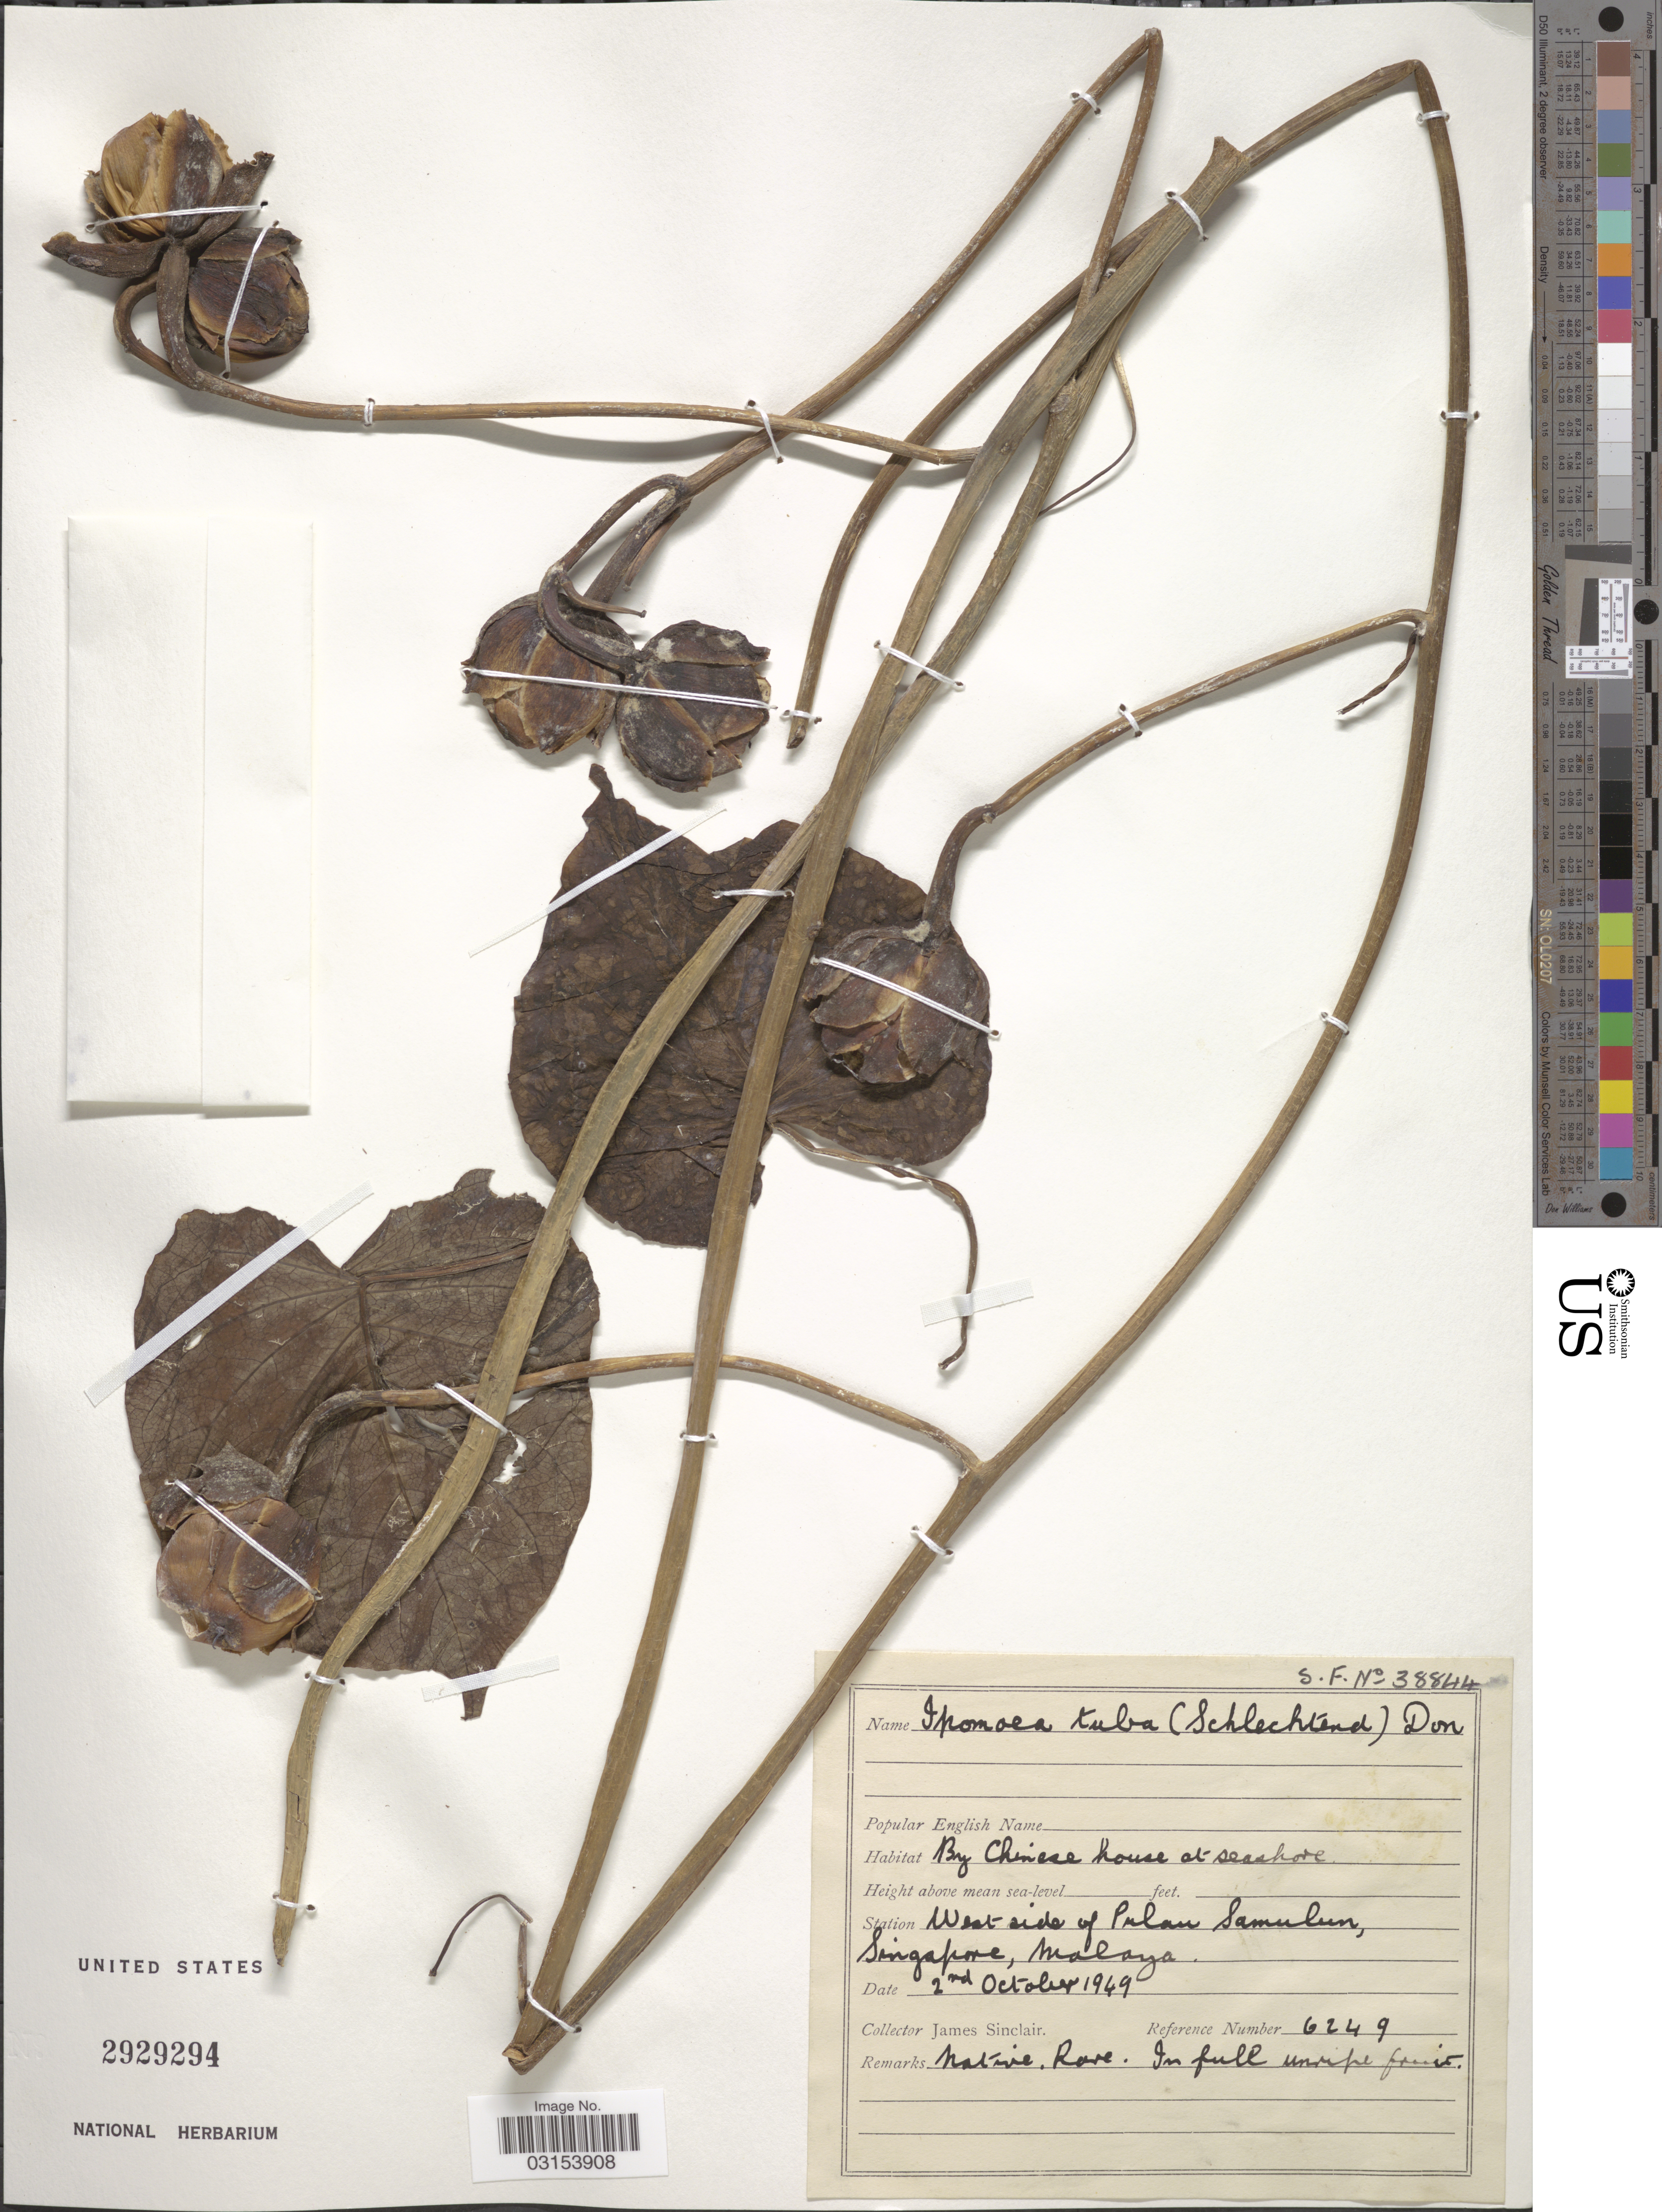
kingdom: Plantae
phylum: Tracheophyta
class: Magnoliopsida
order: Solanales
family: Convolvulaceae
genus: Ipomoea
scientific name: Ipomoea macrantha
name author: Roem. & Schult.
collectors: J. Sinclair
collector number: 6249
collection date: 1949-10-02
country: Singapore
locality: Station West side of Pulan Samulun, Malaya.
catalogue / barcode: US 2929294